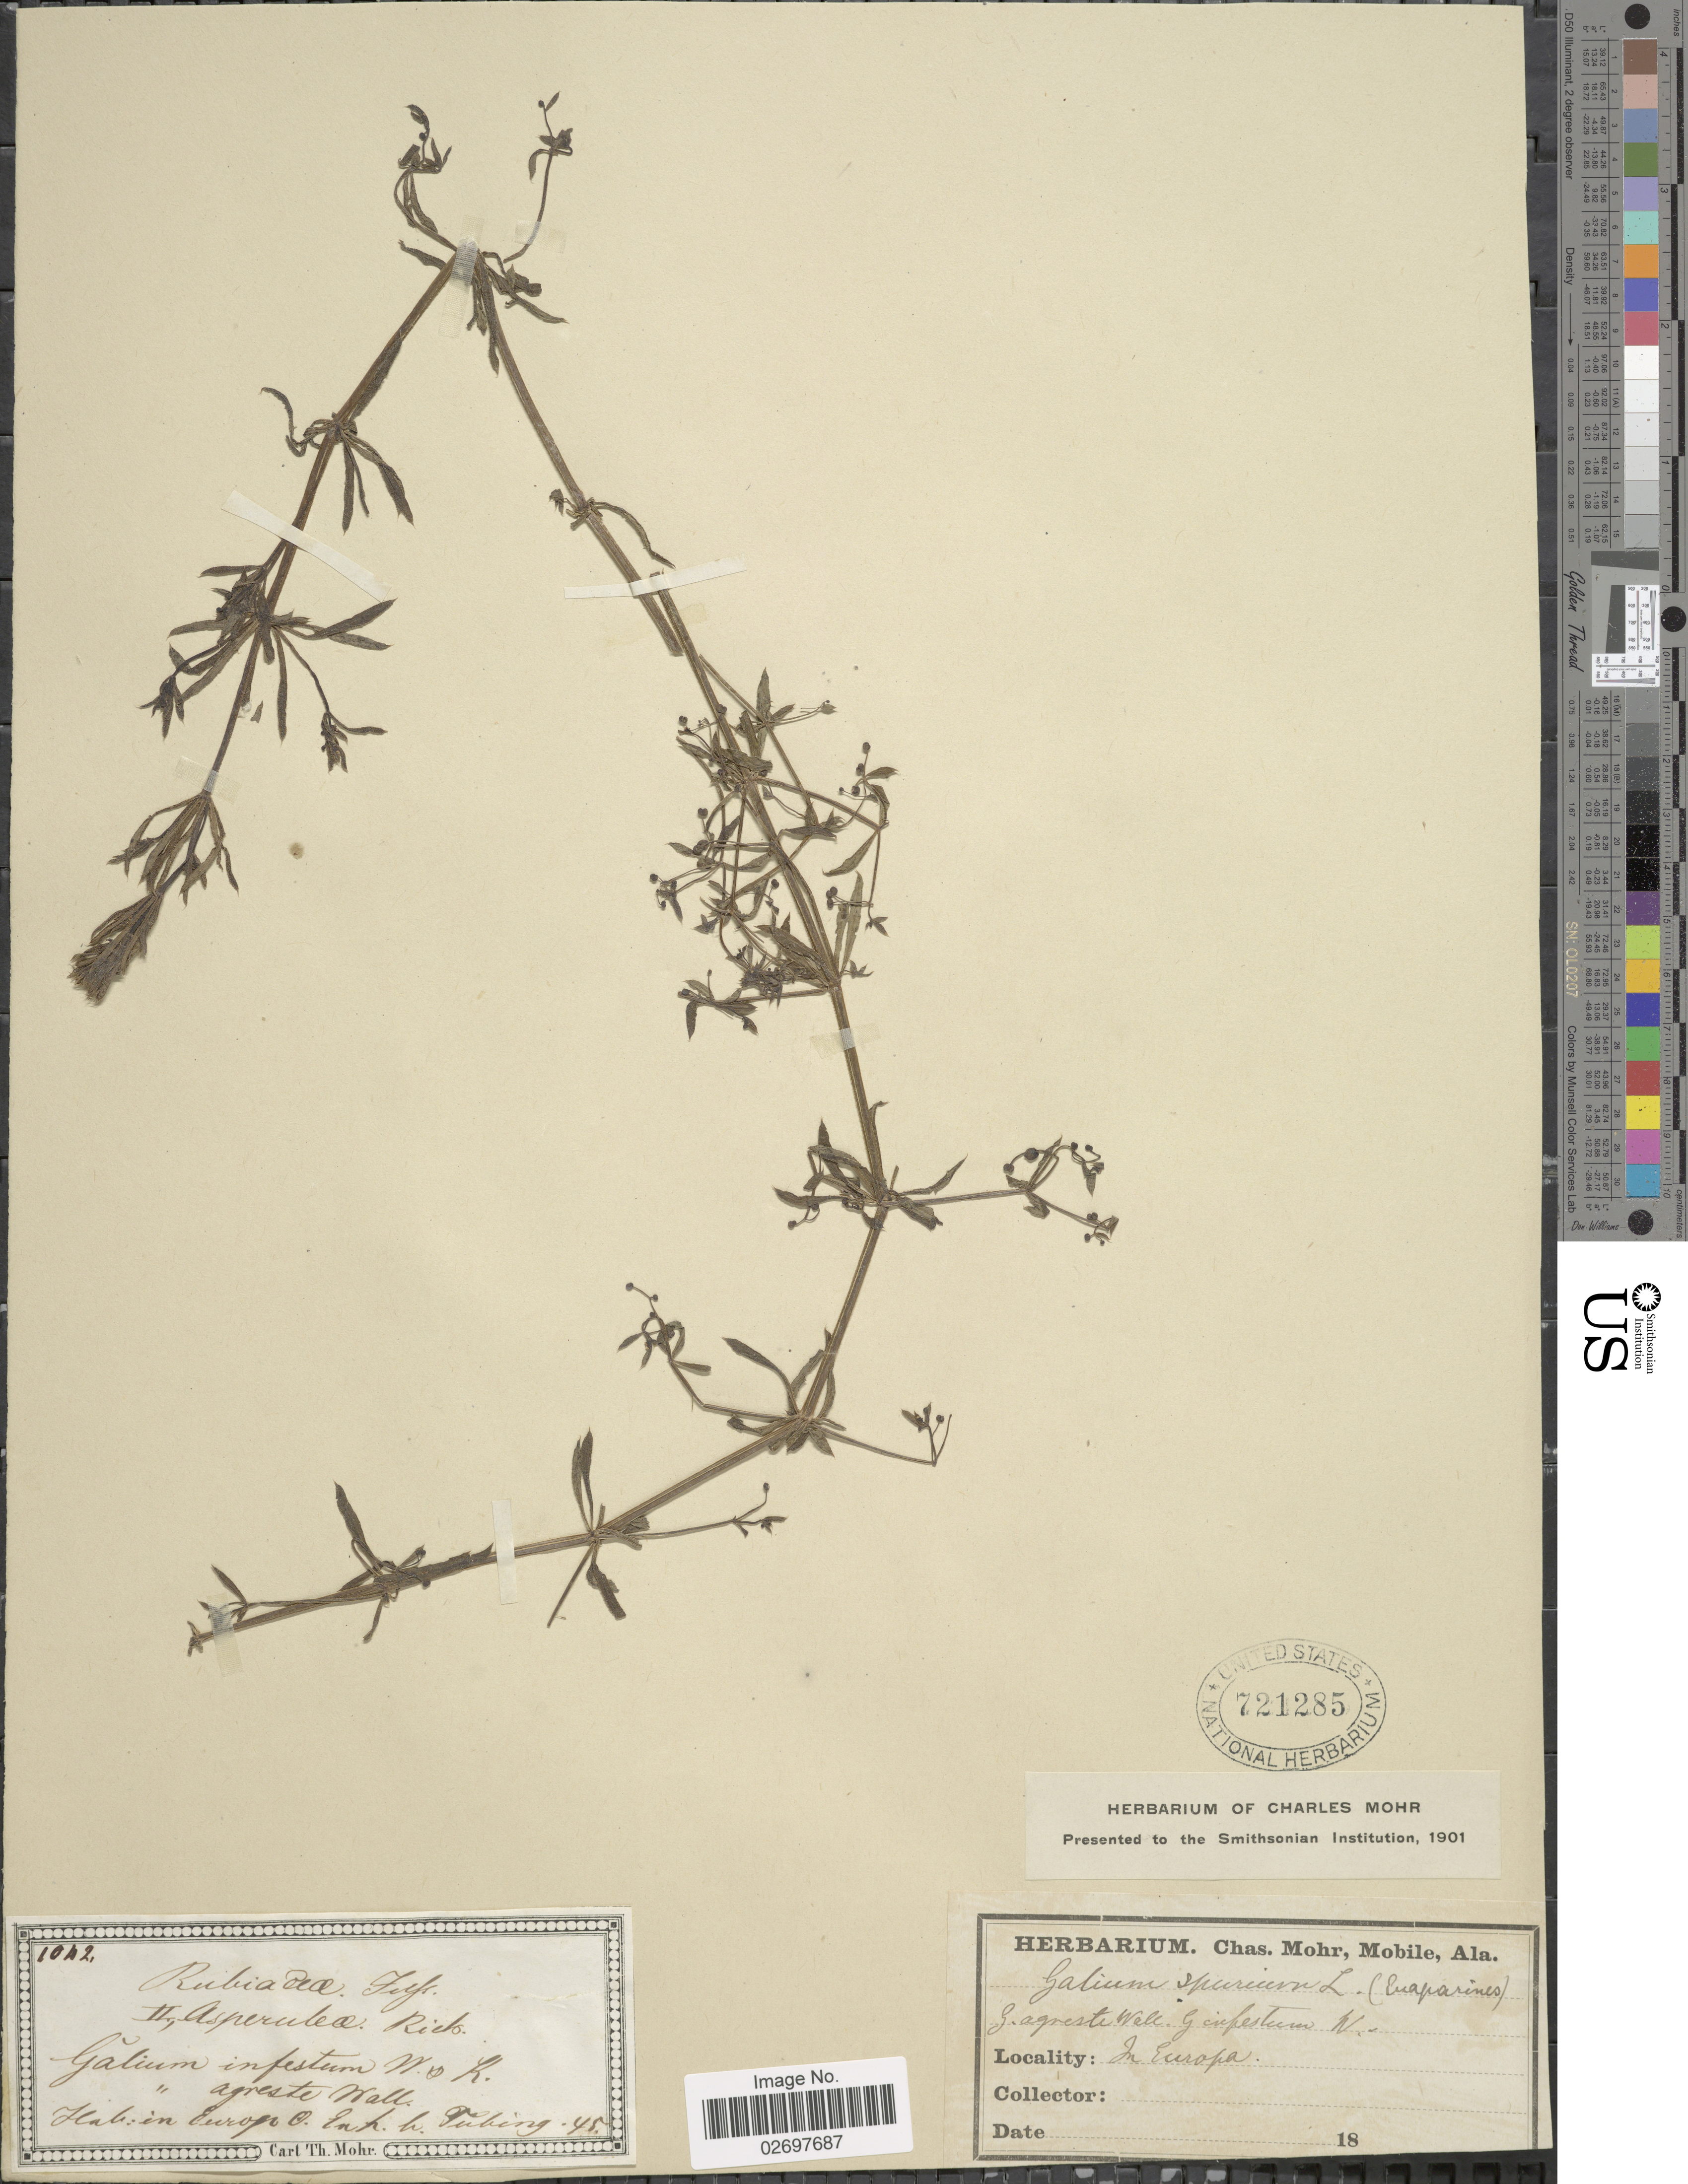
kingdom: Plantae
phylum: Tracheophyta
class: Magnoliopsida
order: Gentianales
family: Rubiaceae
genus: Galium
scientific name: Galium spurium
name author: L.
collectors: C. T. Mohr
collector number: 1042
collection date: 1845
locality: In Europe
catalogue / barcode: US 721285